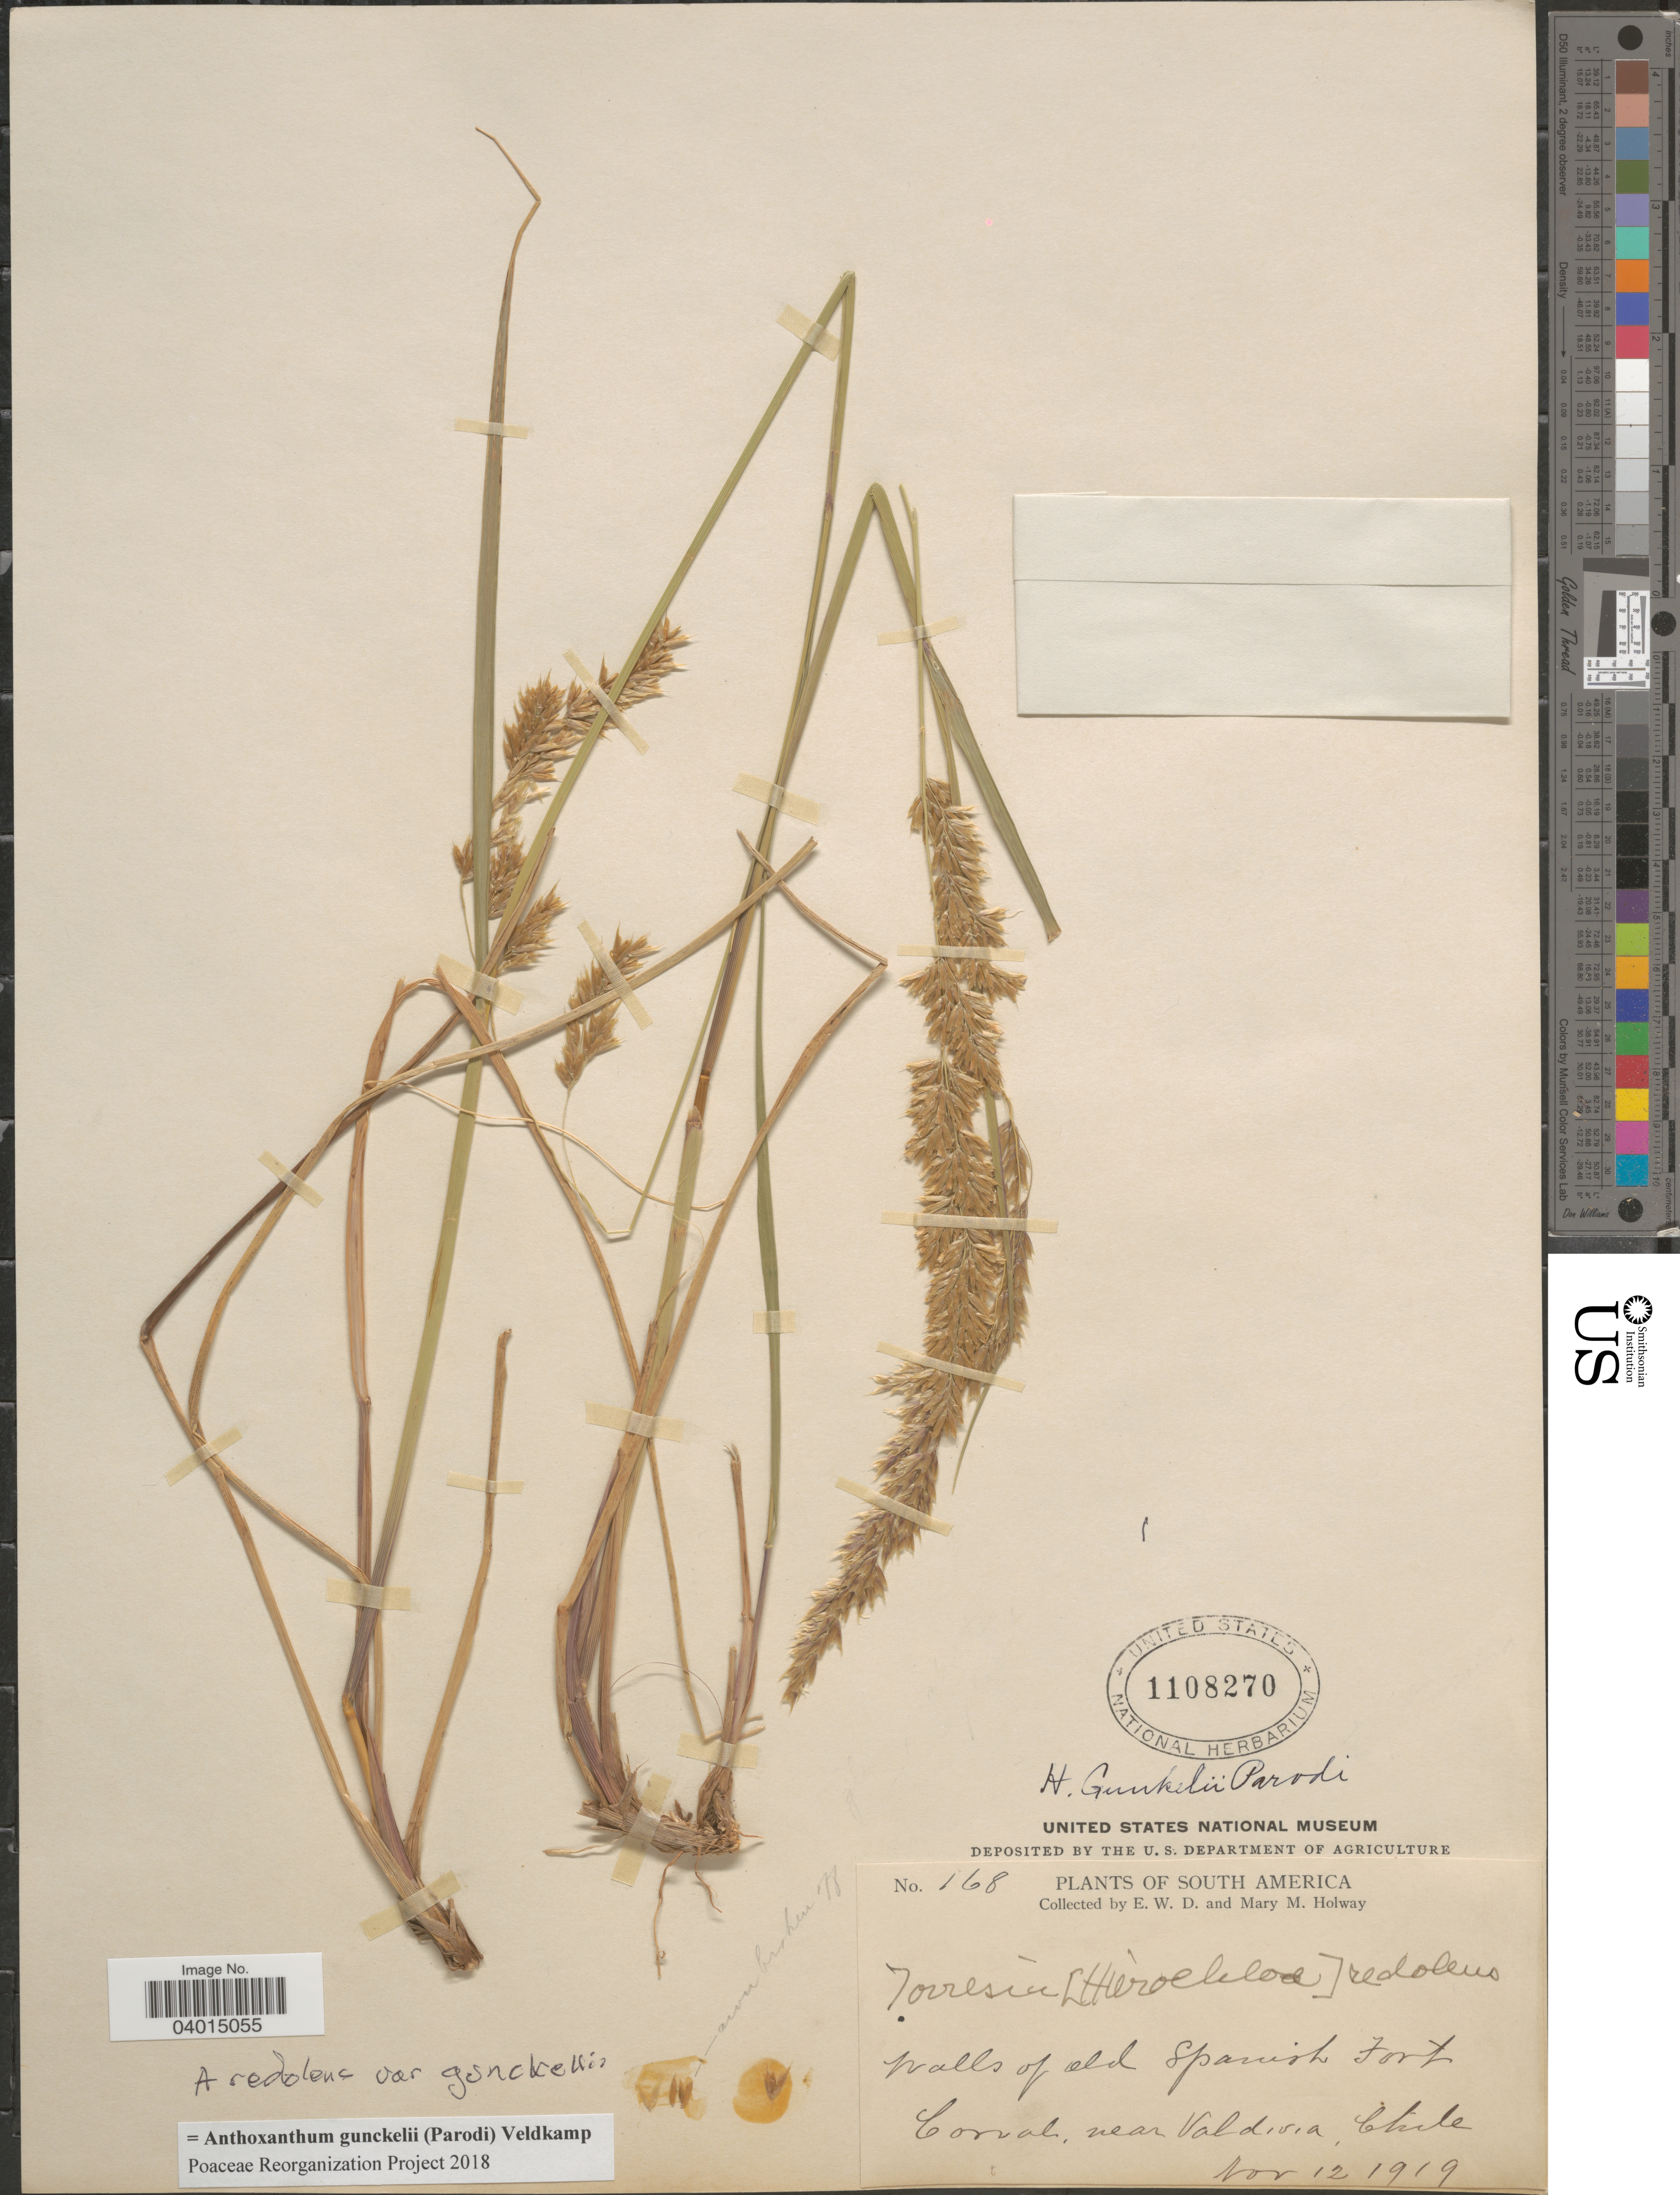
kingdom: Plantae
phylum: Tracheophyta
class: Liliopsida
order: Poales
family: Poaceae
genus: Anthoxanthum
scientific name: Anthoxanthum redolens var. gunkellii ined.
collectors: E. W. D. Holway & M. M. Holway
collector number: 168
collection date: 1919-11-12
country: Chile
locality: Walls of old Spanish Fort Corral, near Valdivia.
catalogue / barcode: US 1108270